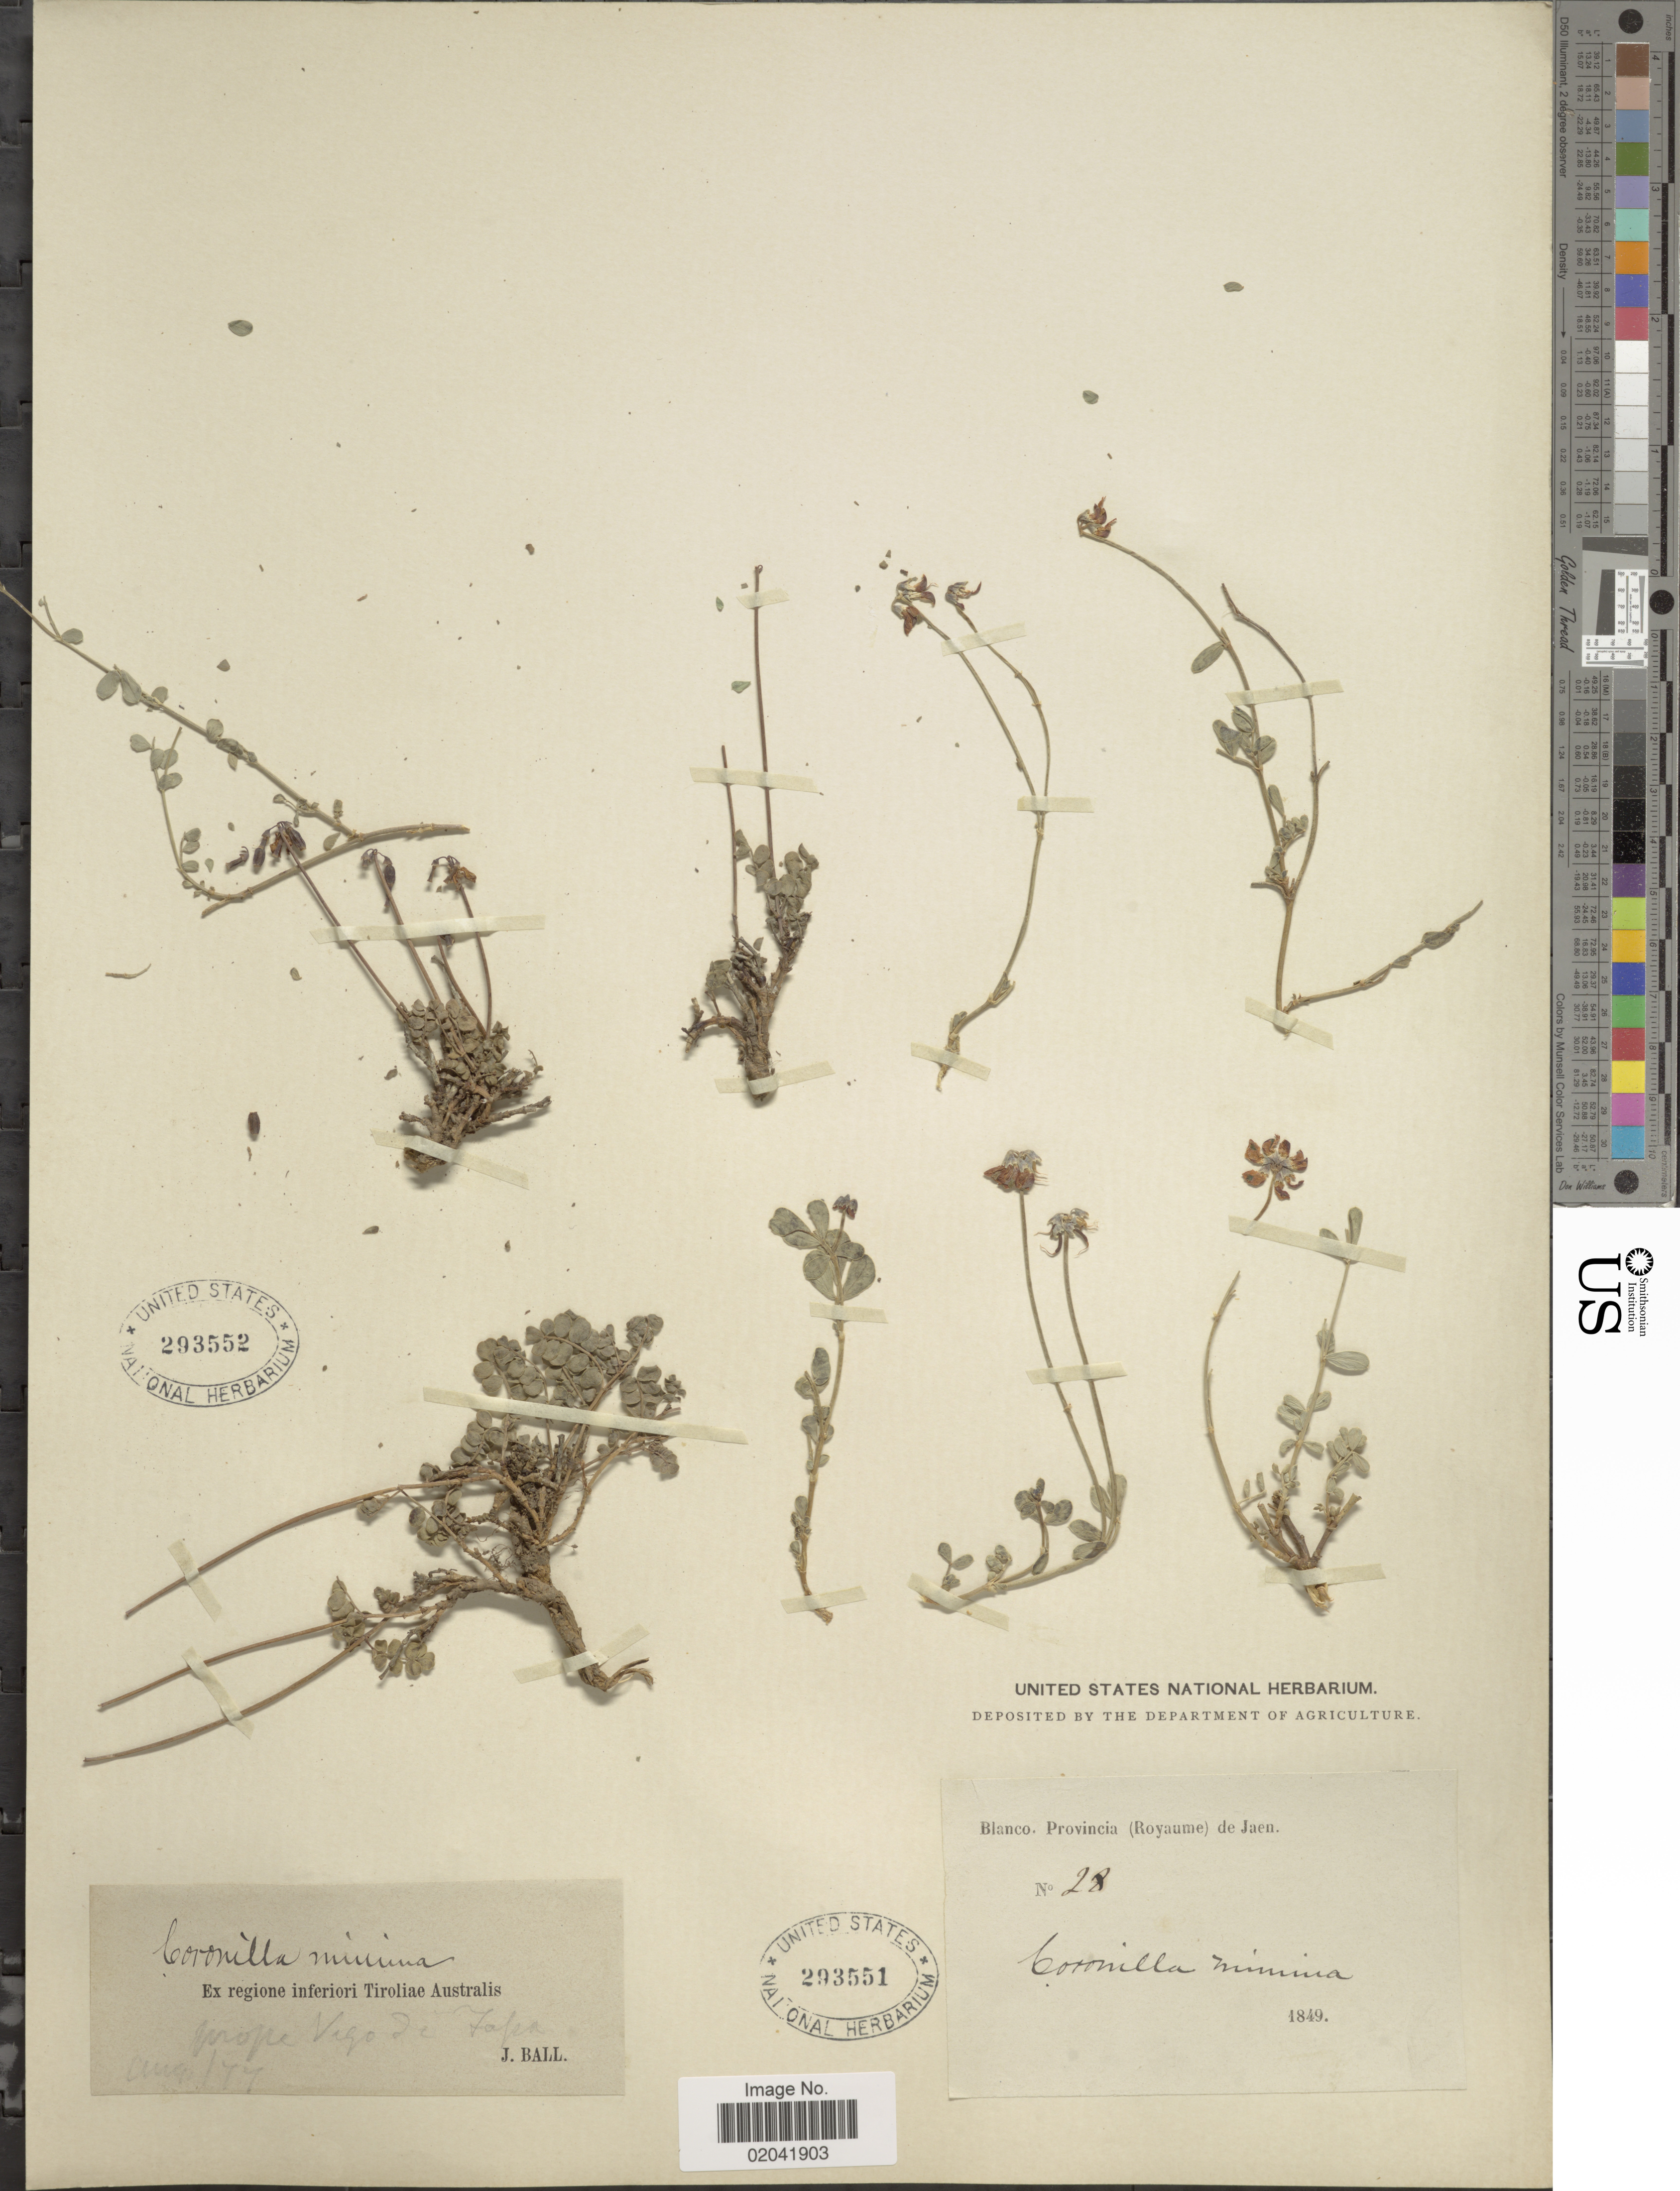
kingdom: Plantae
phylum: Tracheophyta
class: Magnoliopsida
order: Fabales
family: Fabaceae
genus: Coronilla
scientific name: Coronilla minima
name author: L.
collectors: J. Ball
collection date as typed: Transcribed d/m/y: /8/77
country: Austria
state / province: Tirol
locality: Regione inferiori Tiroliae Australis prope Vigo de Tafra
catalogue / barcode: US 293552-2